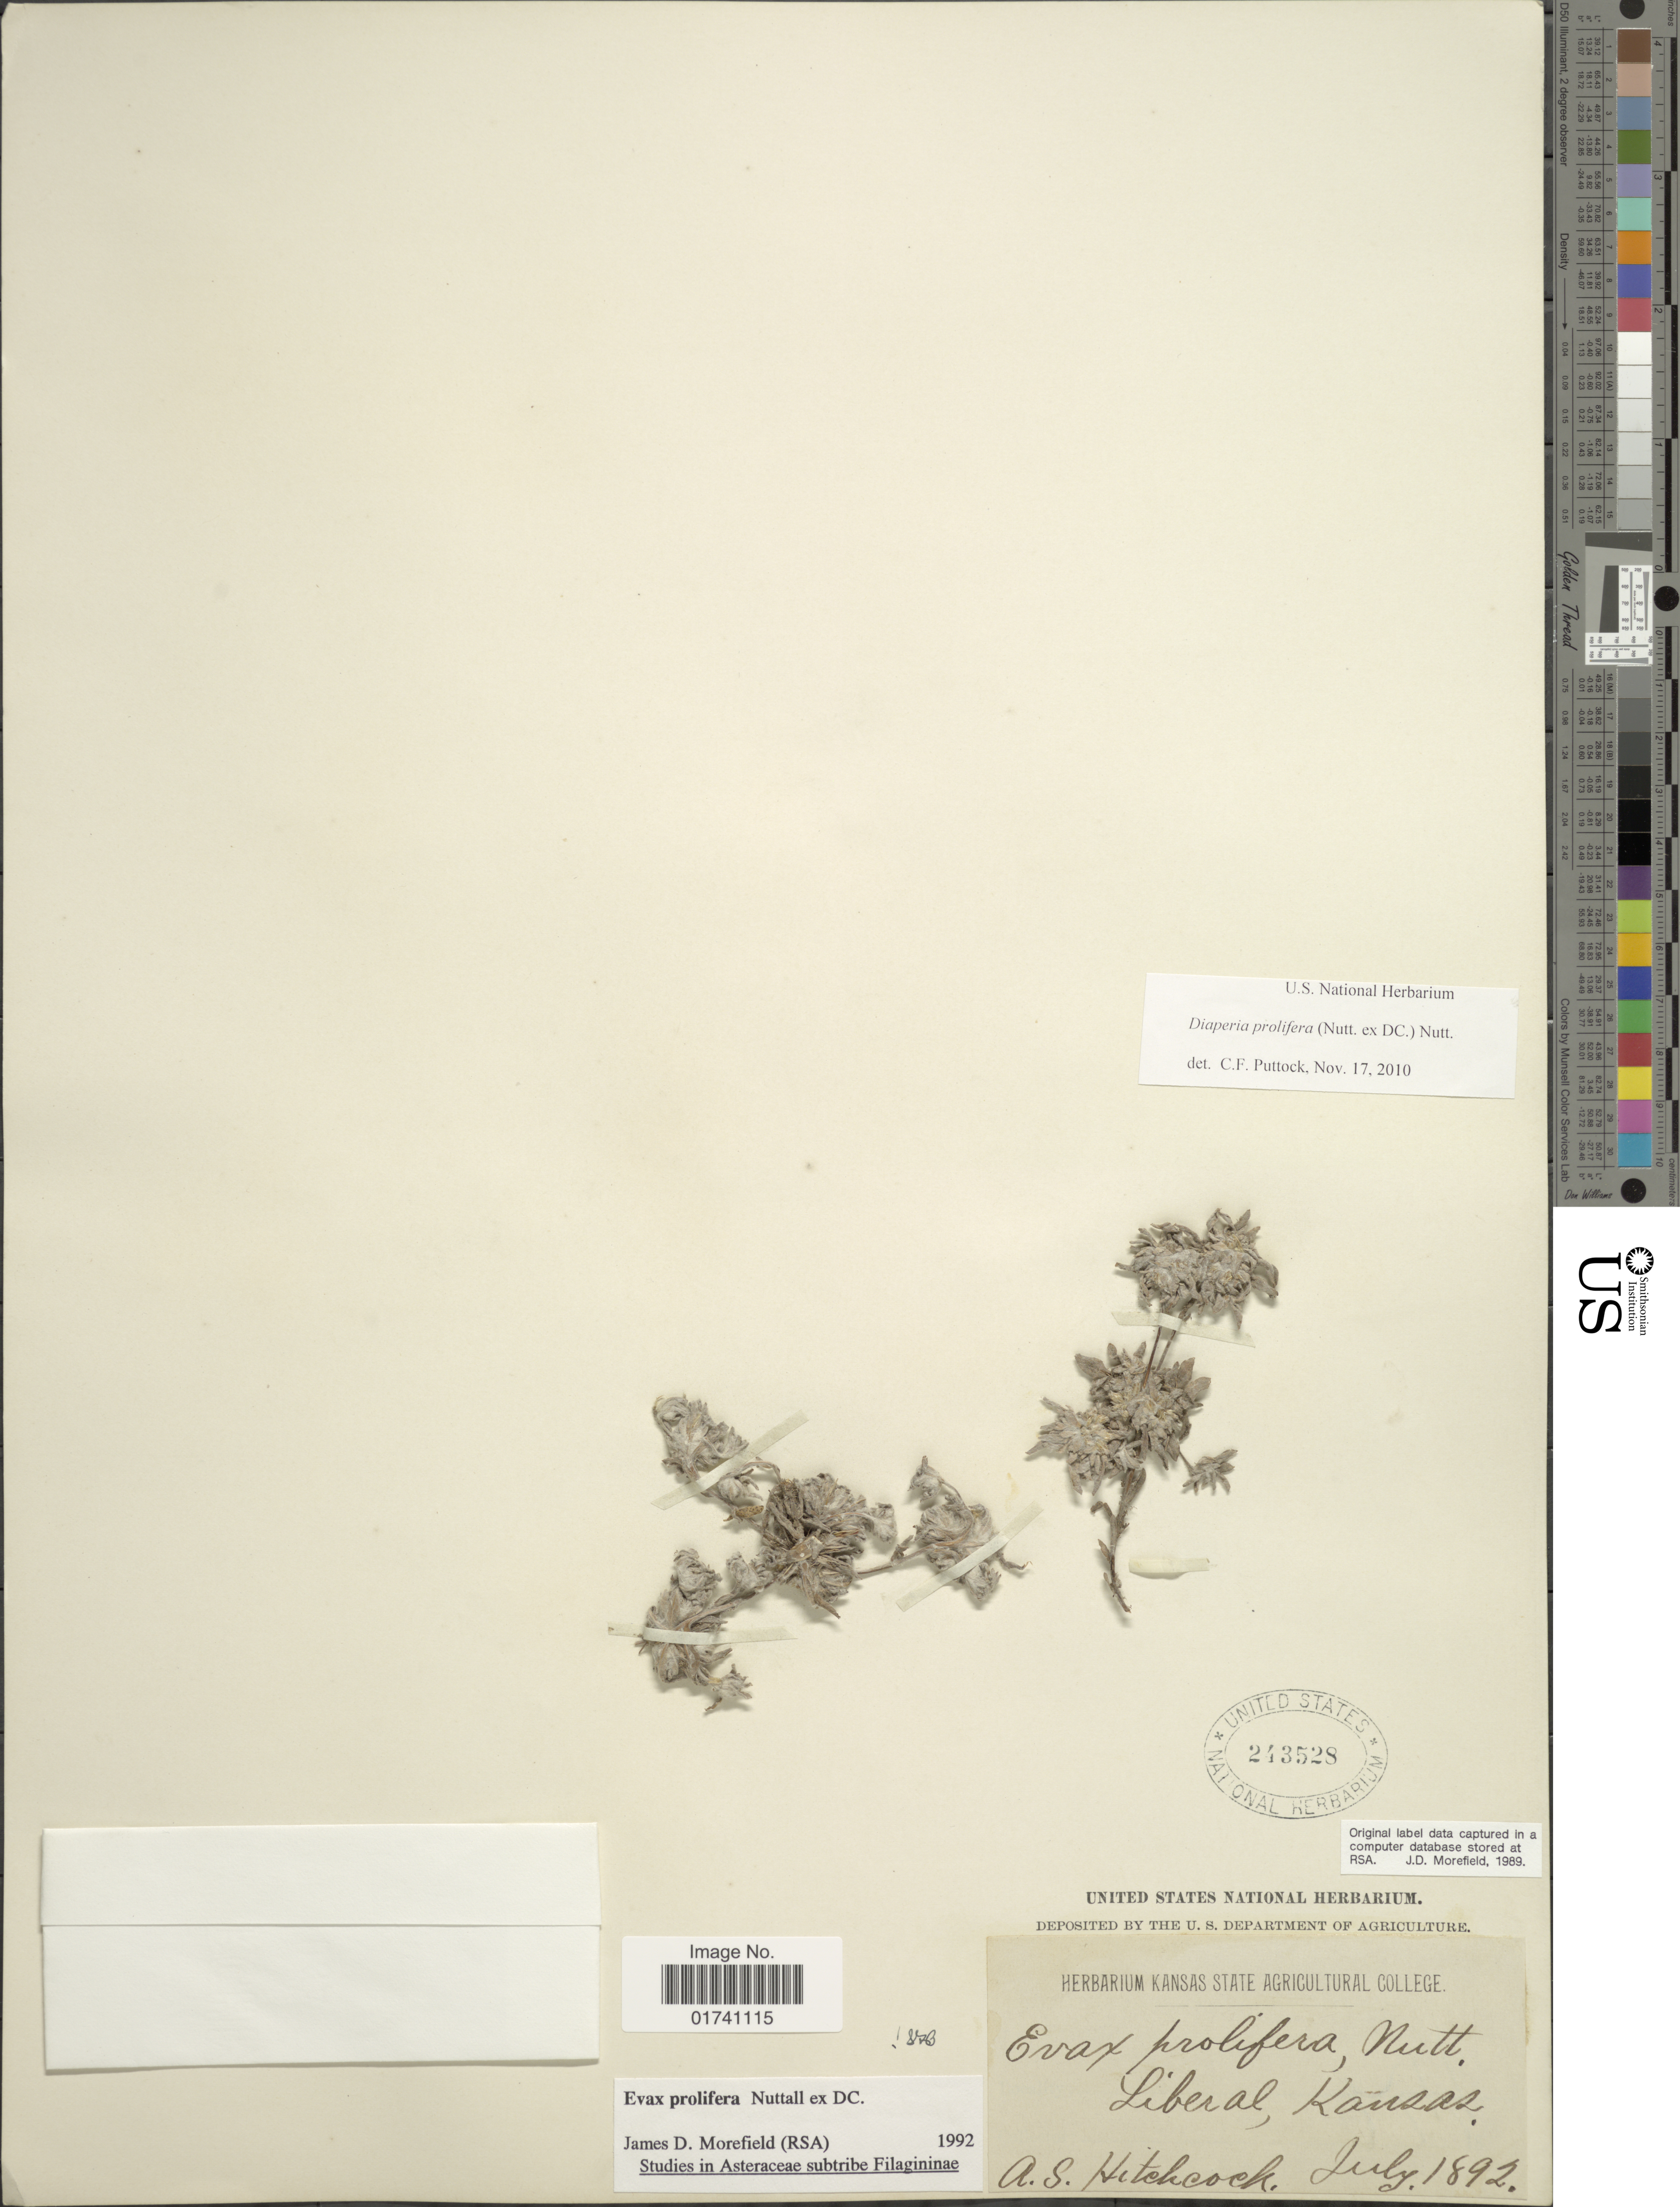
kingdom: Plantae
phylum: Tracheophyta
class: Magnoliopsida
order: Asterales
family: Asteraceae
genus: Diaperia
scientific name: Diaperia prolifera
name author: (Nutt. ex DC.) Morefield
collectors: A. S. Hitchcock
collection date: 1892-07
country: United States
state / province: Kansas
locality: Liberal.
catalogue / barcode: US 243528